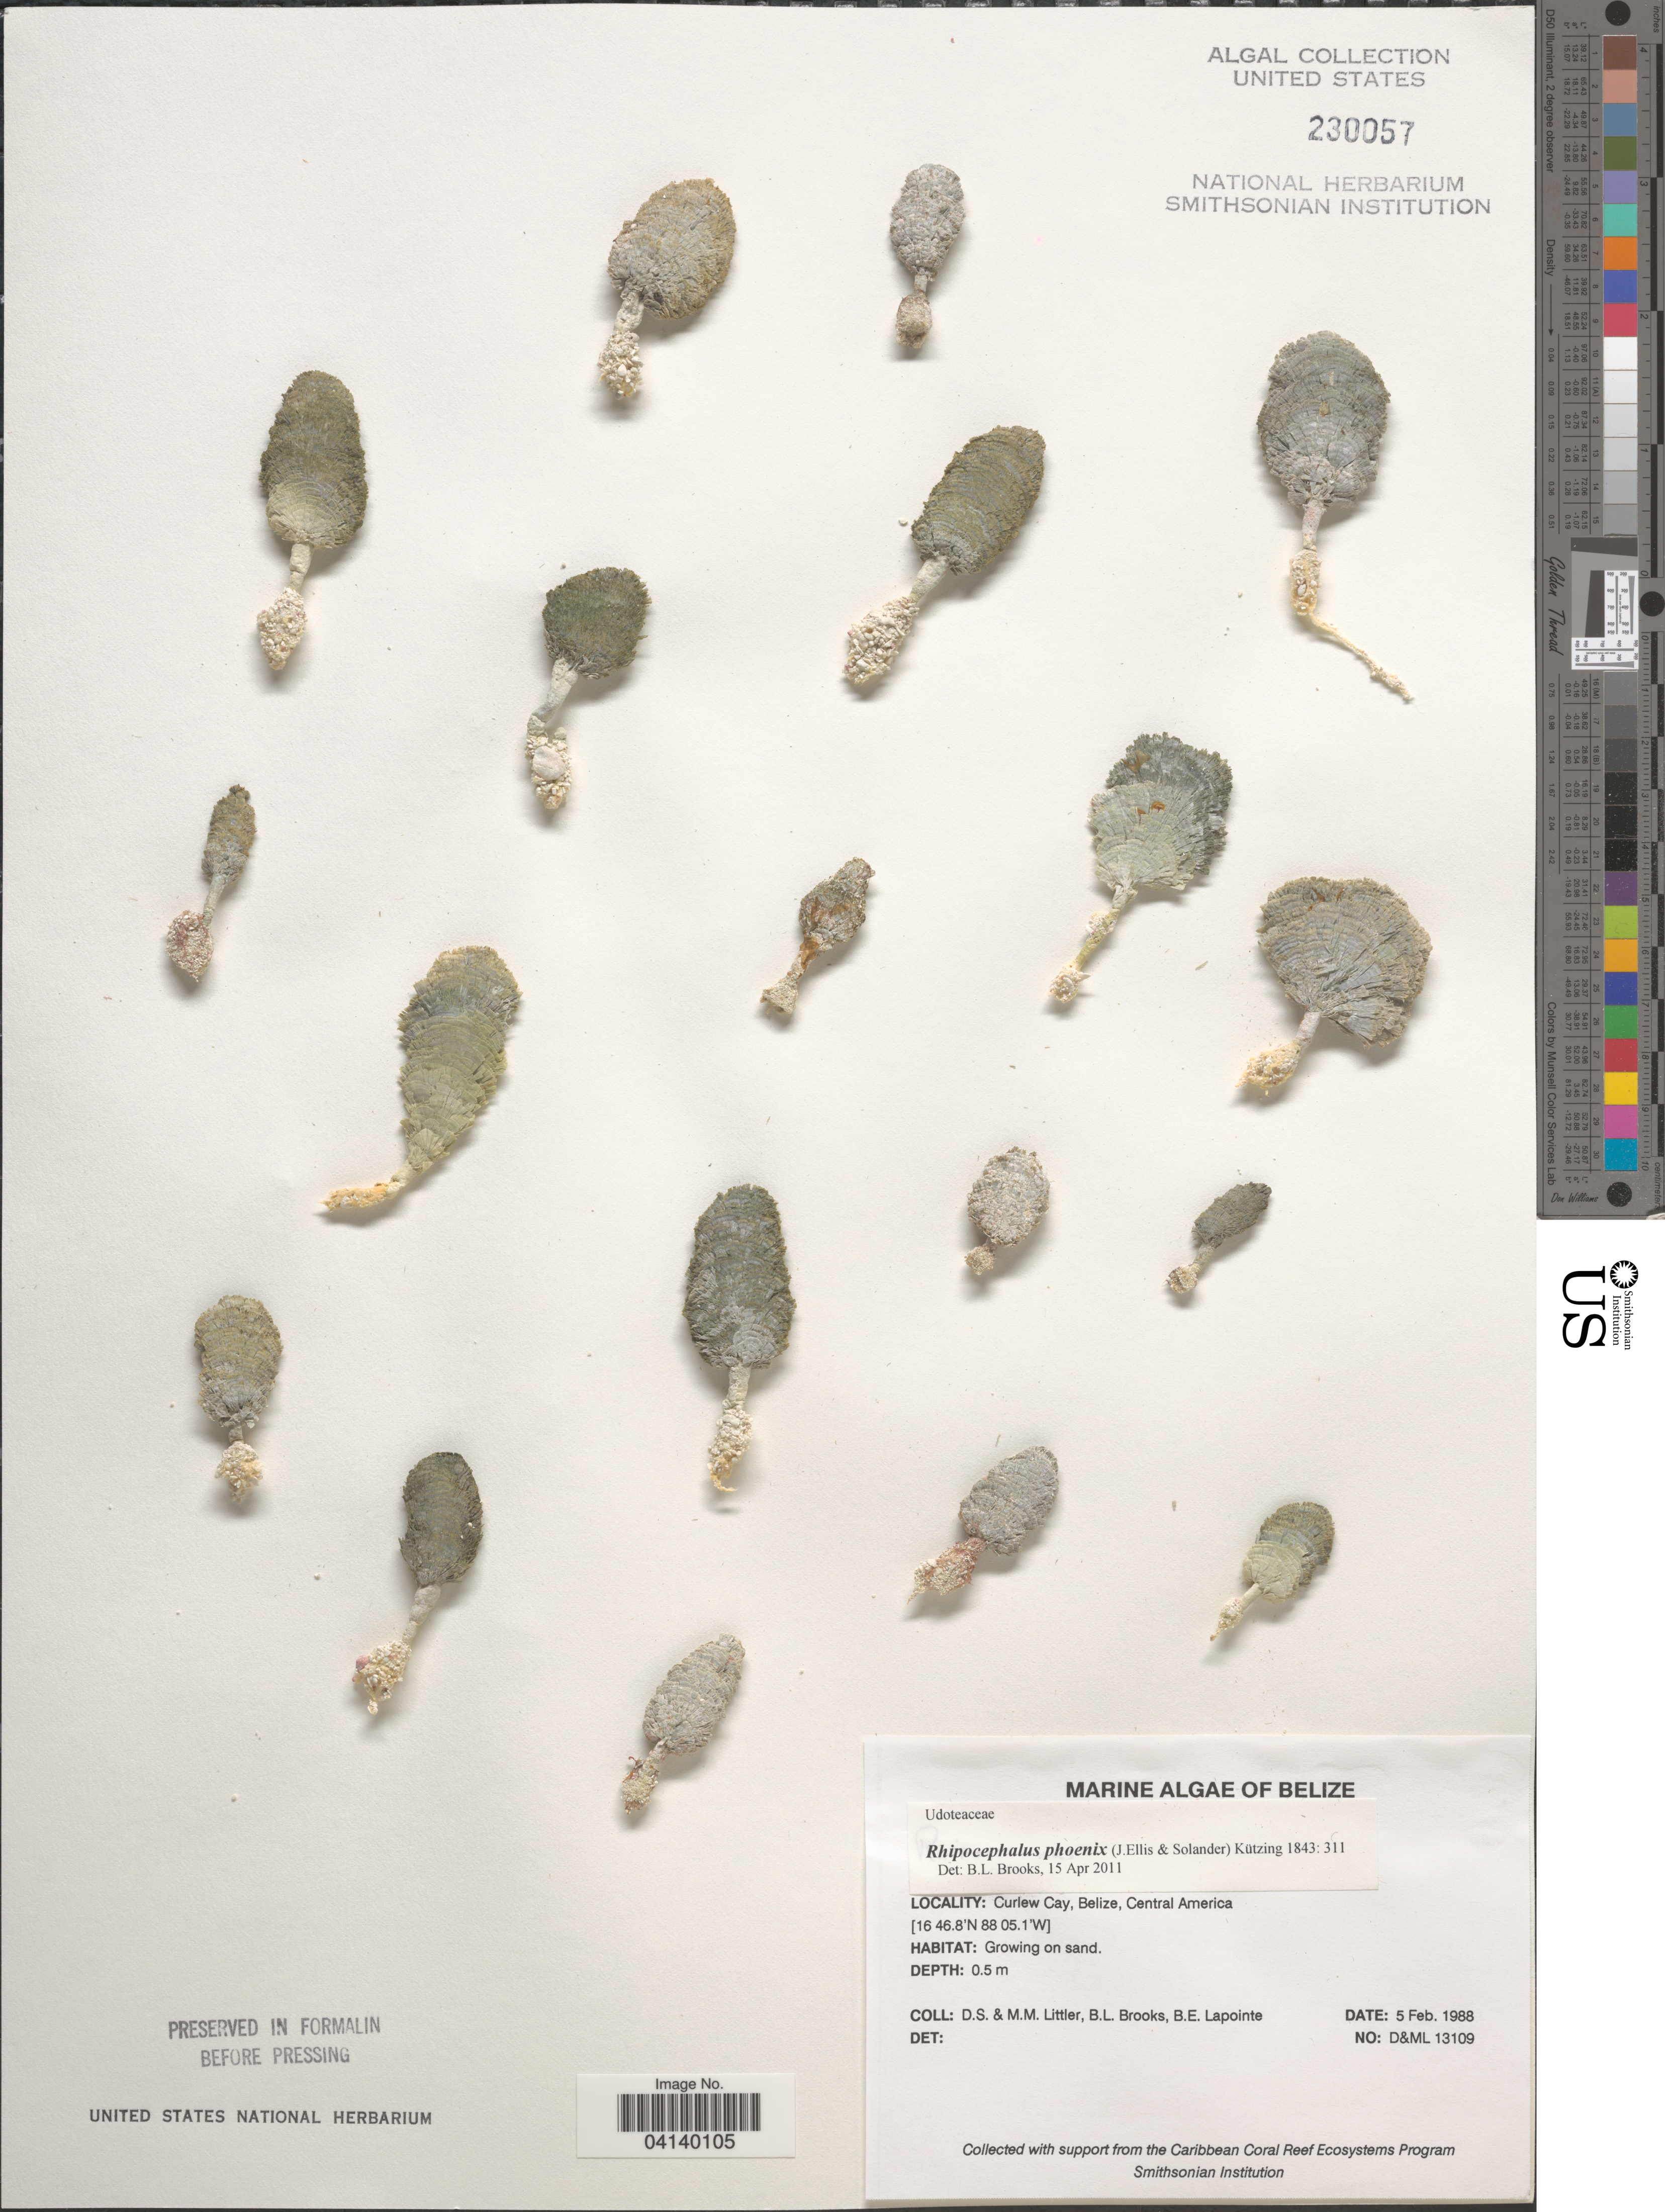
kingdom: Plantae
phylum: Chlorophyta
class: Ulvophyceae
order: Bryopsidales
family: Udoteaceae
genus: Rhipocephalus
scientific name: Rhipocephalus phoenix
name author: (J. Ellis & Sol.) Kütz.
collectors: D. S. Littler, B. Brooks & B. Lapointe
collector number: D&ML13109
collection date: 1988-02-05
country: Belize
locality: Curlew Cay.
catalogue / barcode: US 230057